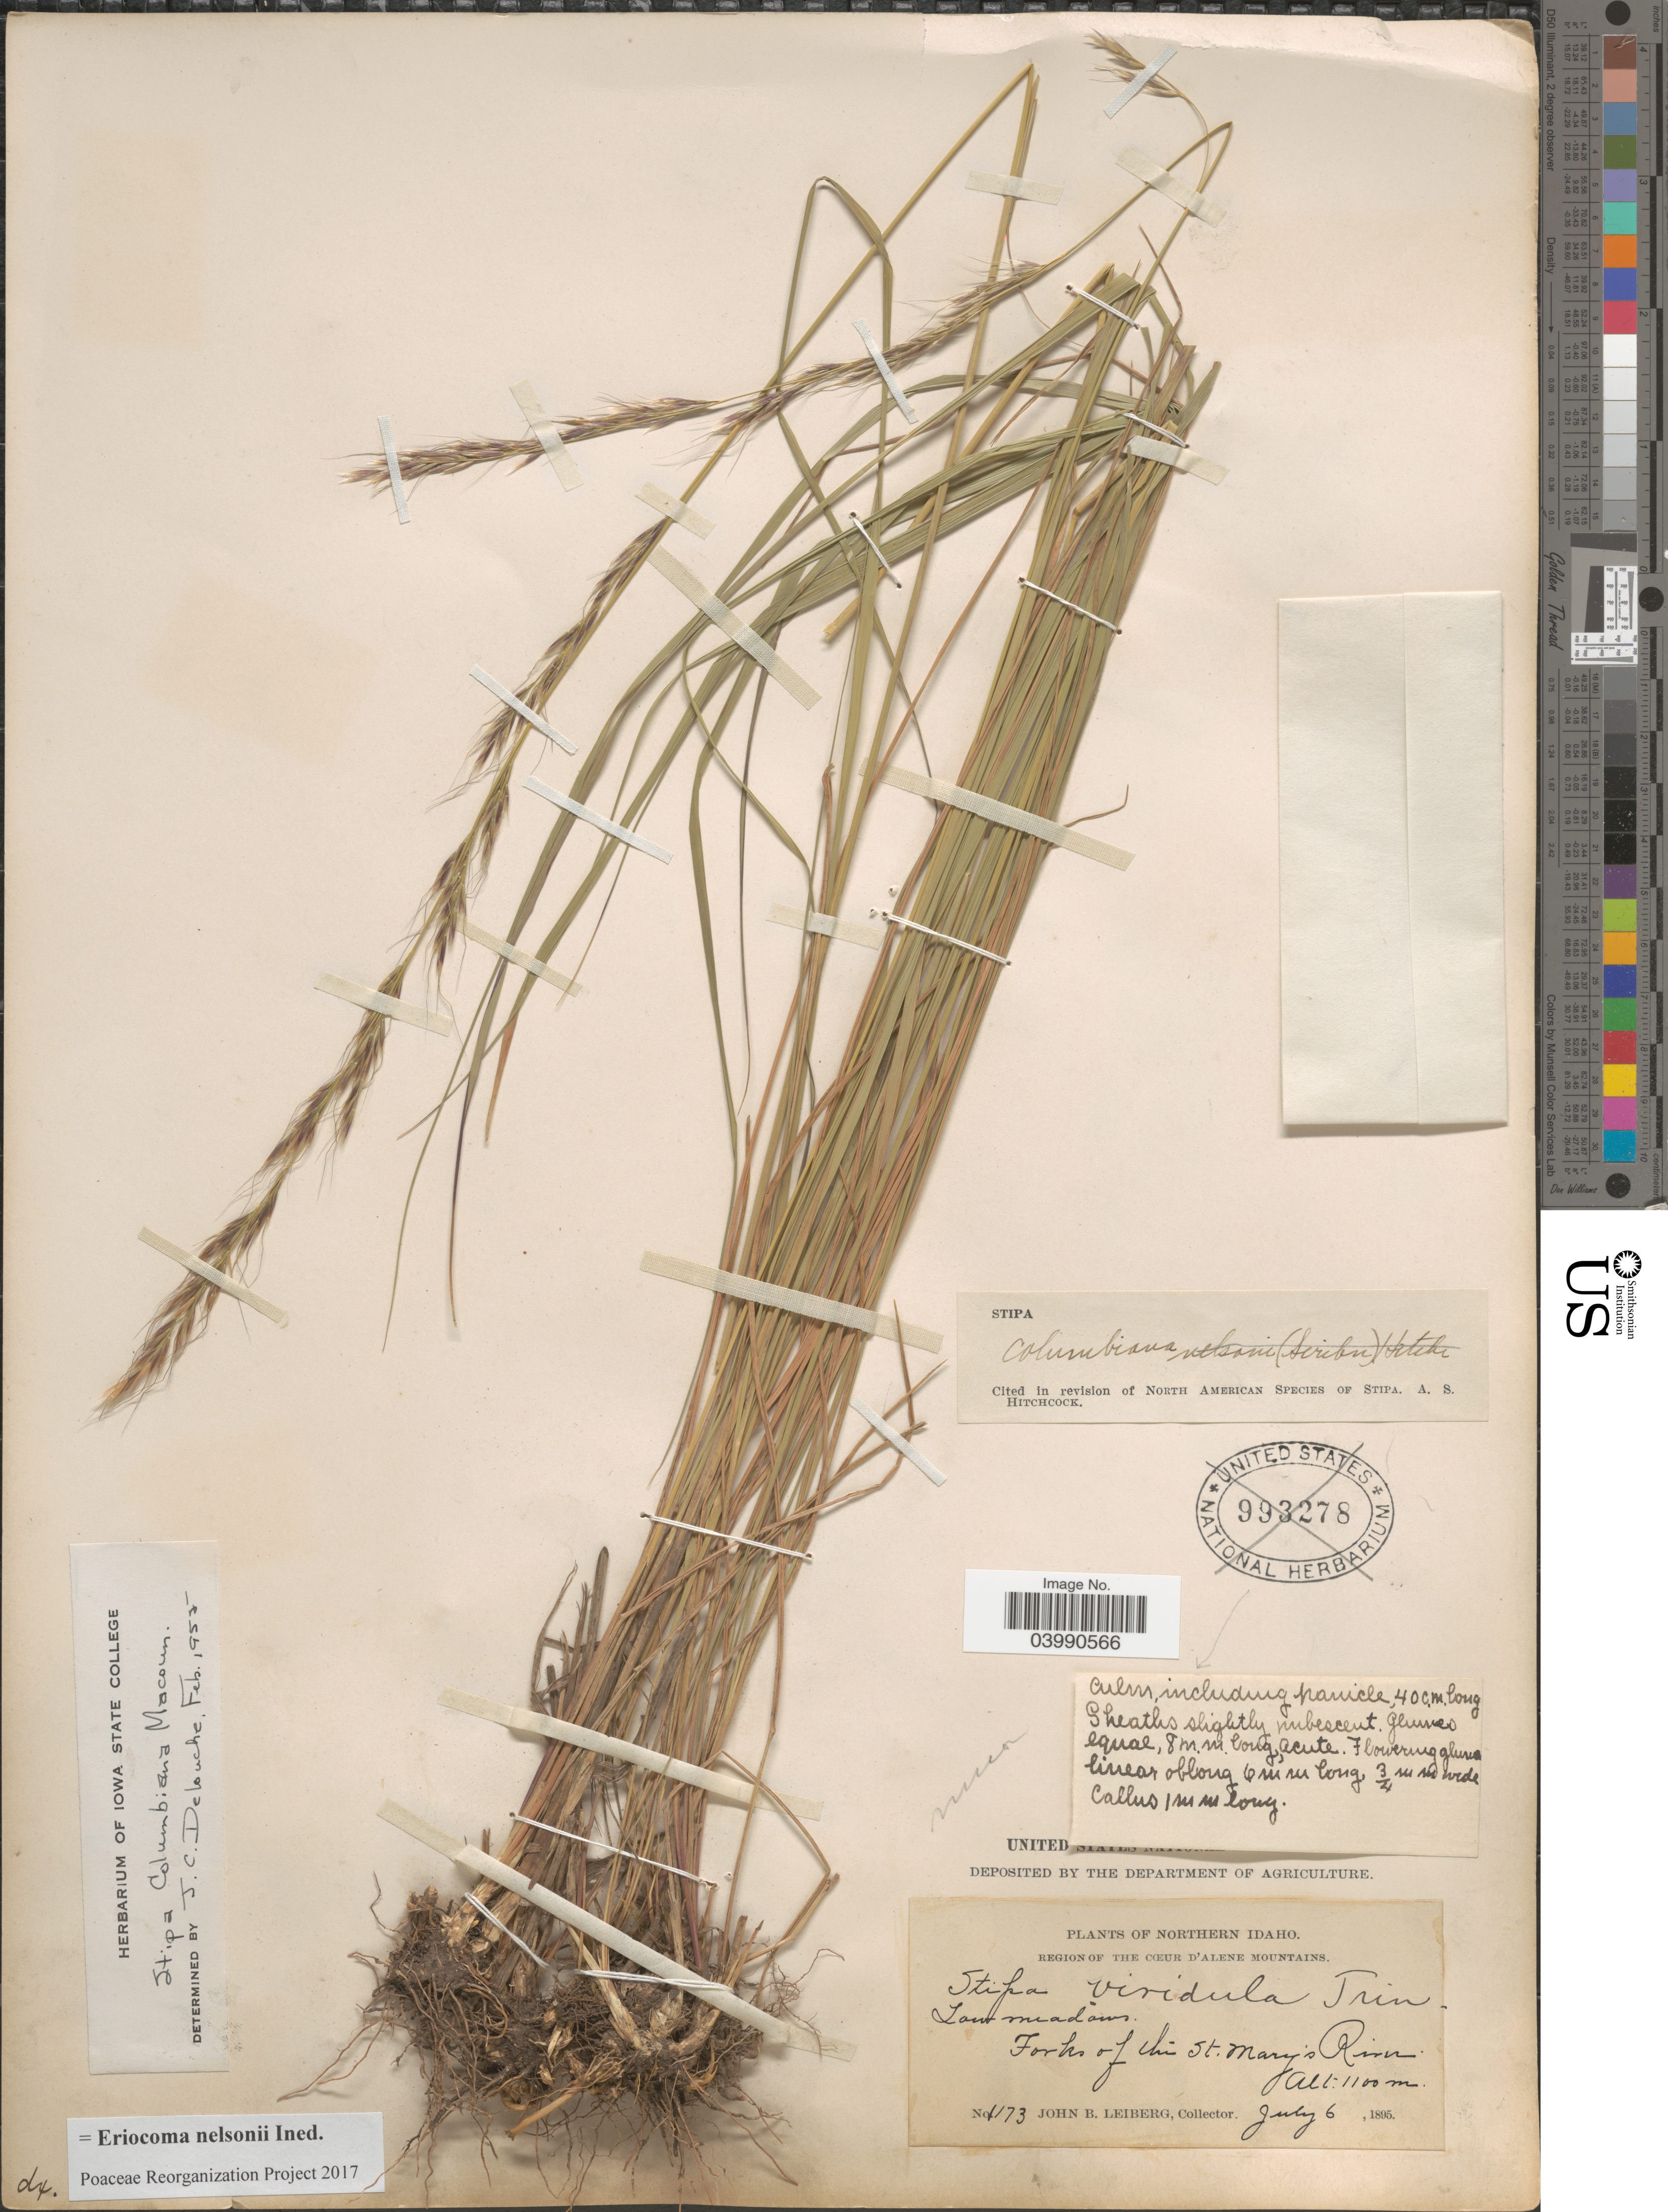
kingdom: Plantae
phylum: Tracheophyta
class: Liliopsida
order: Poales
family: Poaceae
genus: Eriocoma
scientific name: Eriocoma nelsonii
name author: (Scribn.) Romasch.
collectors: J. B. Leiberg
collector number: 1173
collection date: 1895-07-06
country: United States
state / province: Idaho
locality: Northern Idaho. Region of the Cœur d'Alene Mountains. Forks of the St. Mary's River.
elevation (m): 1100